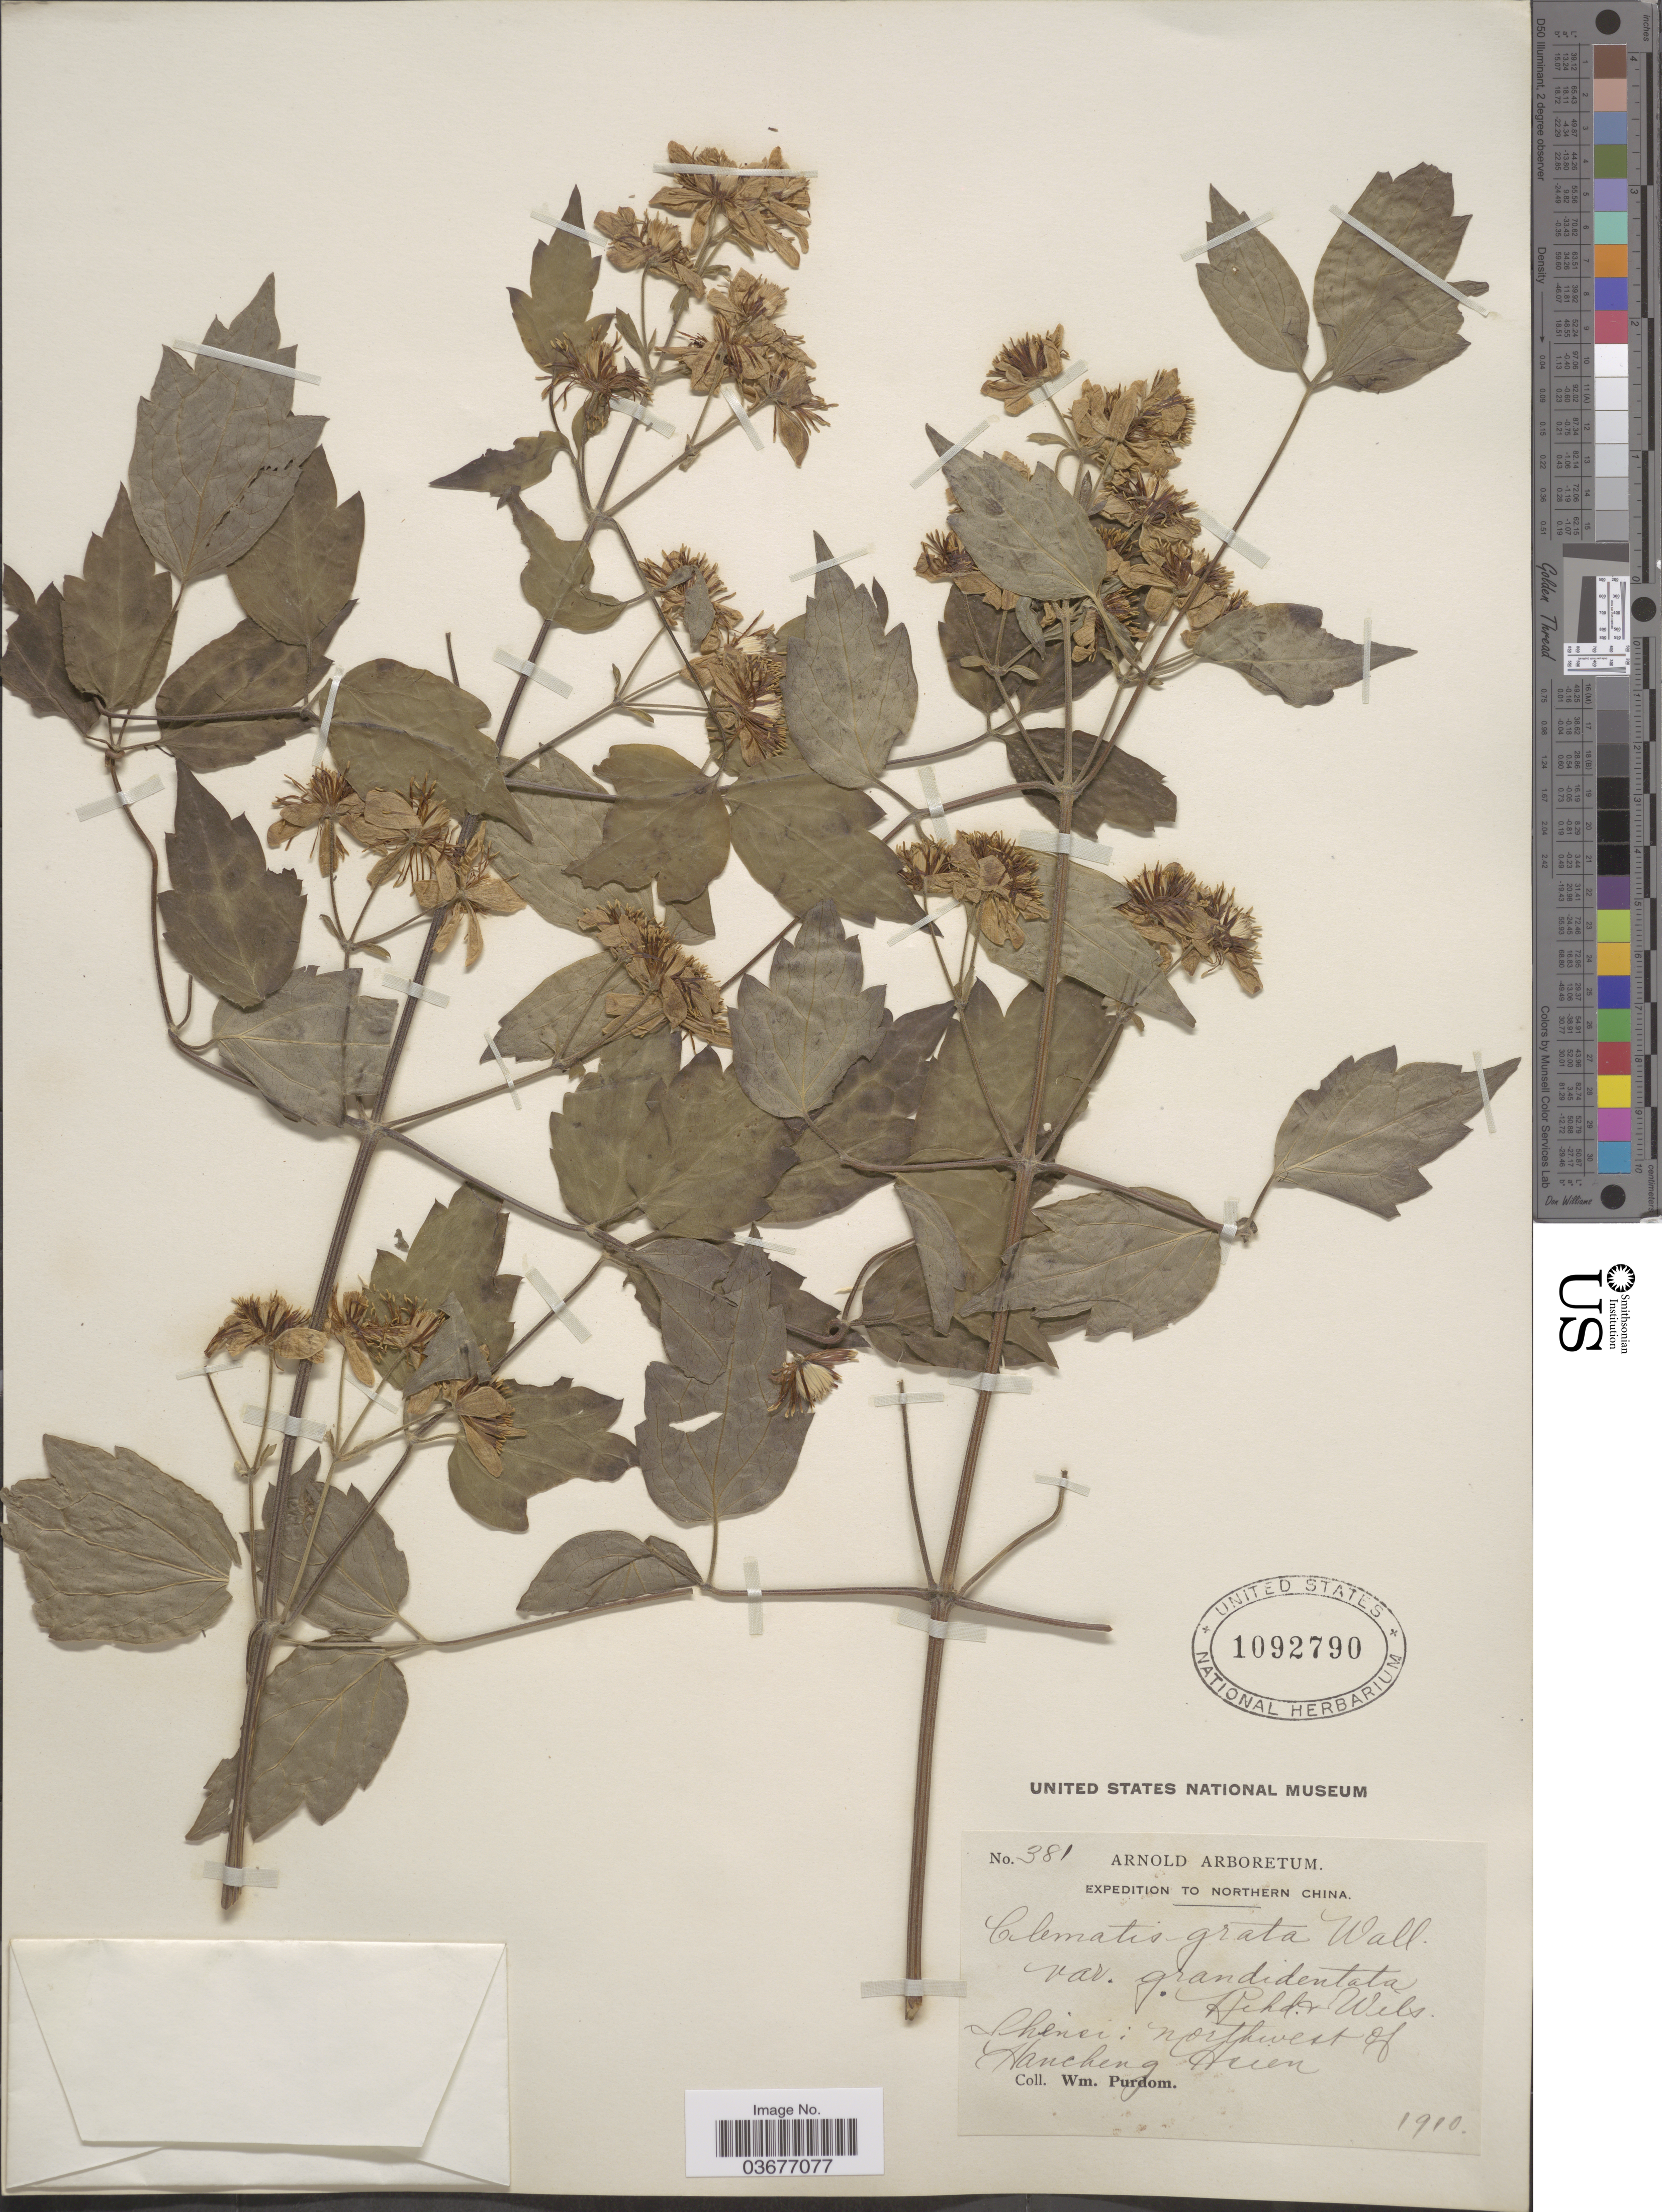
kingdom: Plantae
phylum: Tracheophyta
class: Magnoliopsida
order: Ranunculales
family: Ranunculaceae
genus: Clematis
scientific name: Clematis grata var. grandidentata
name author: Rehder & E.H. Wilson in Sarg.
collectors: W. Purdom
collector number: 381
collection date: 1910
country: China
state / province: Shaanxi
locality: Northern China. Shensi: northwest of Hancheng Hsien.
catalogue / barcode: US 1092790